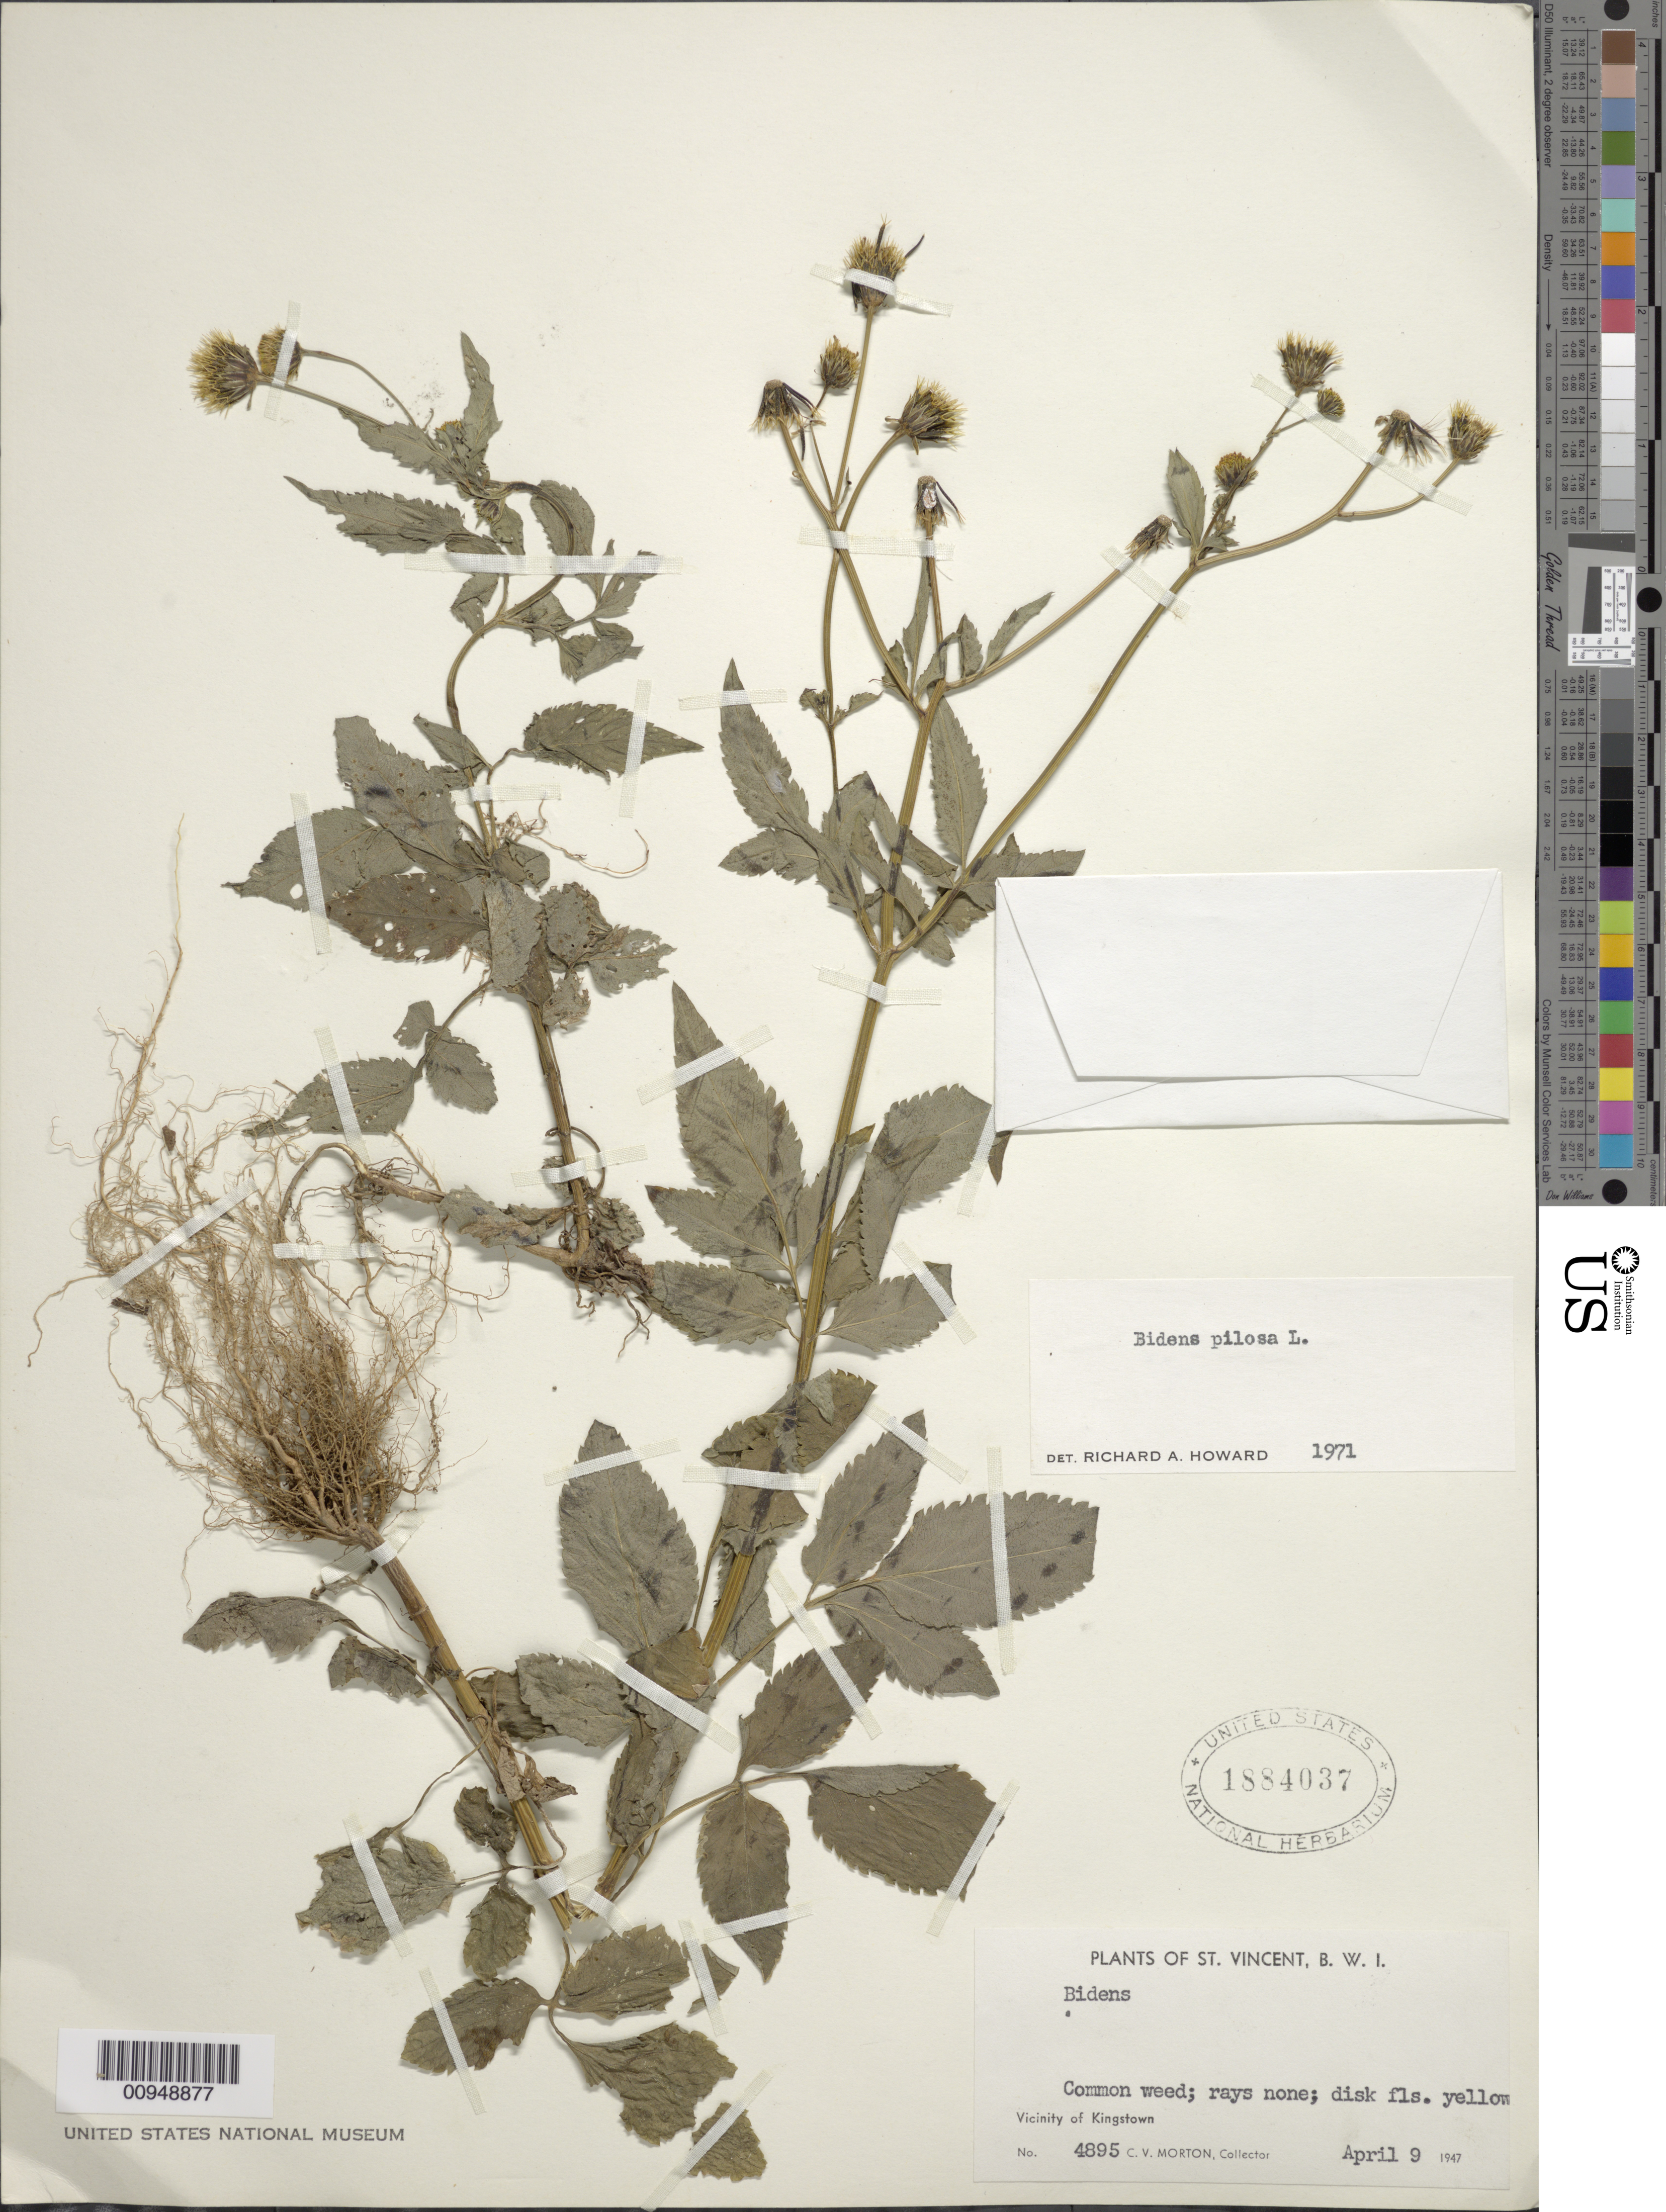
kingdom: Plantae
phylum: Tracheophyta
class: Magnoliopsida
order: Asterales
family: Asteraceae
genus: Bidens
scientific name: Bidens pilosa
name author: L.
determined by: Howard, R. A.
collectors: C. V. Morton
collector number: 4895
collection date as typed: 09 Apr 1947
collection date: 1947-04-09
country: St. Vincent - Grenadines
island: St. Vincent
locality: Vicinity of Kingston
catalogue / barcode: US 1884037